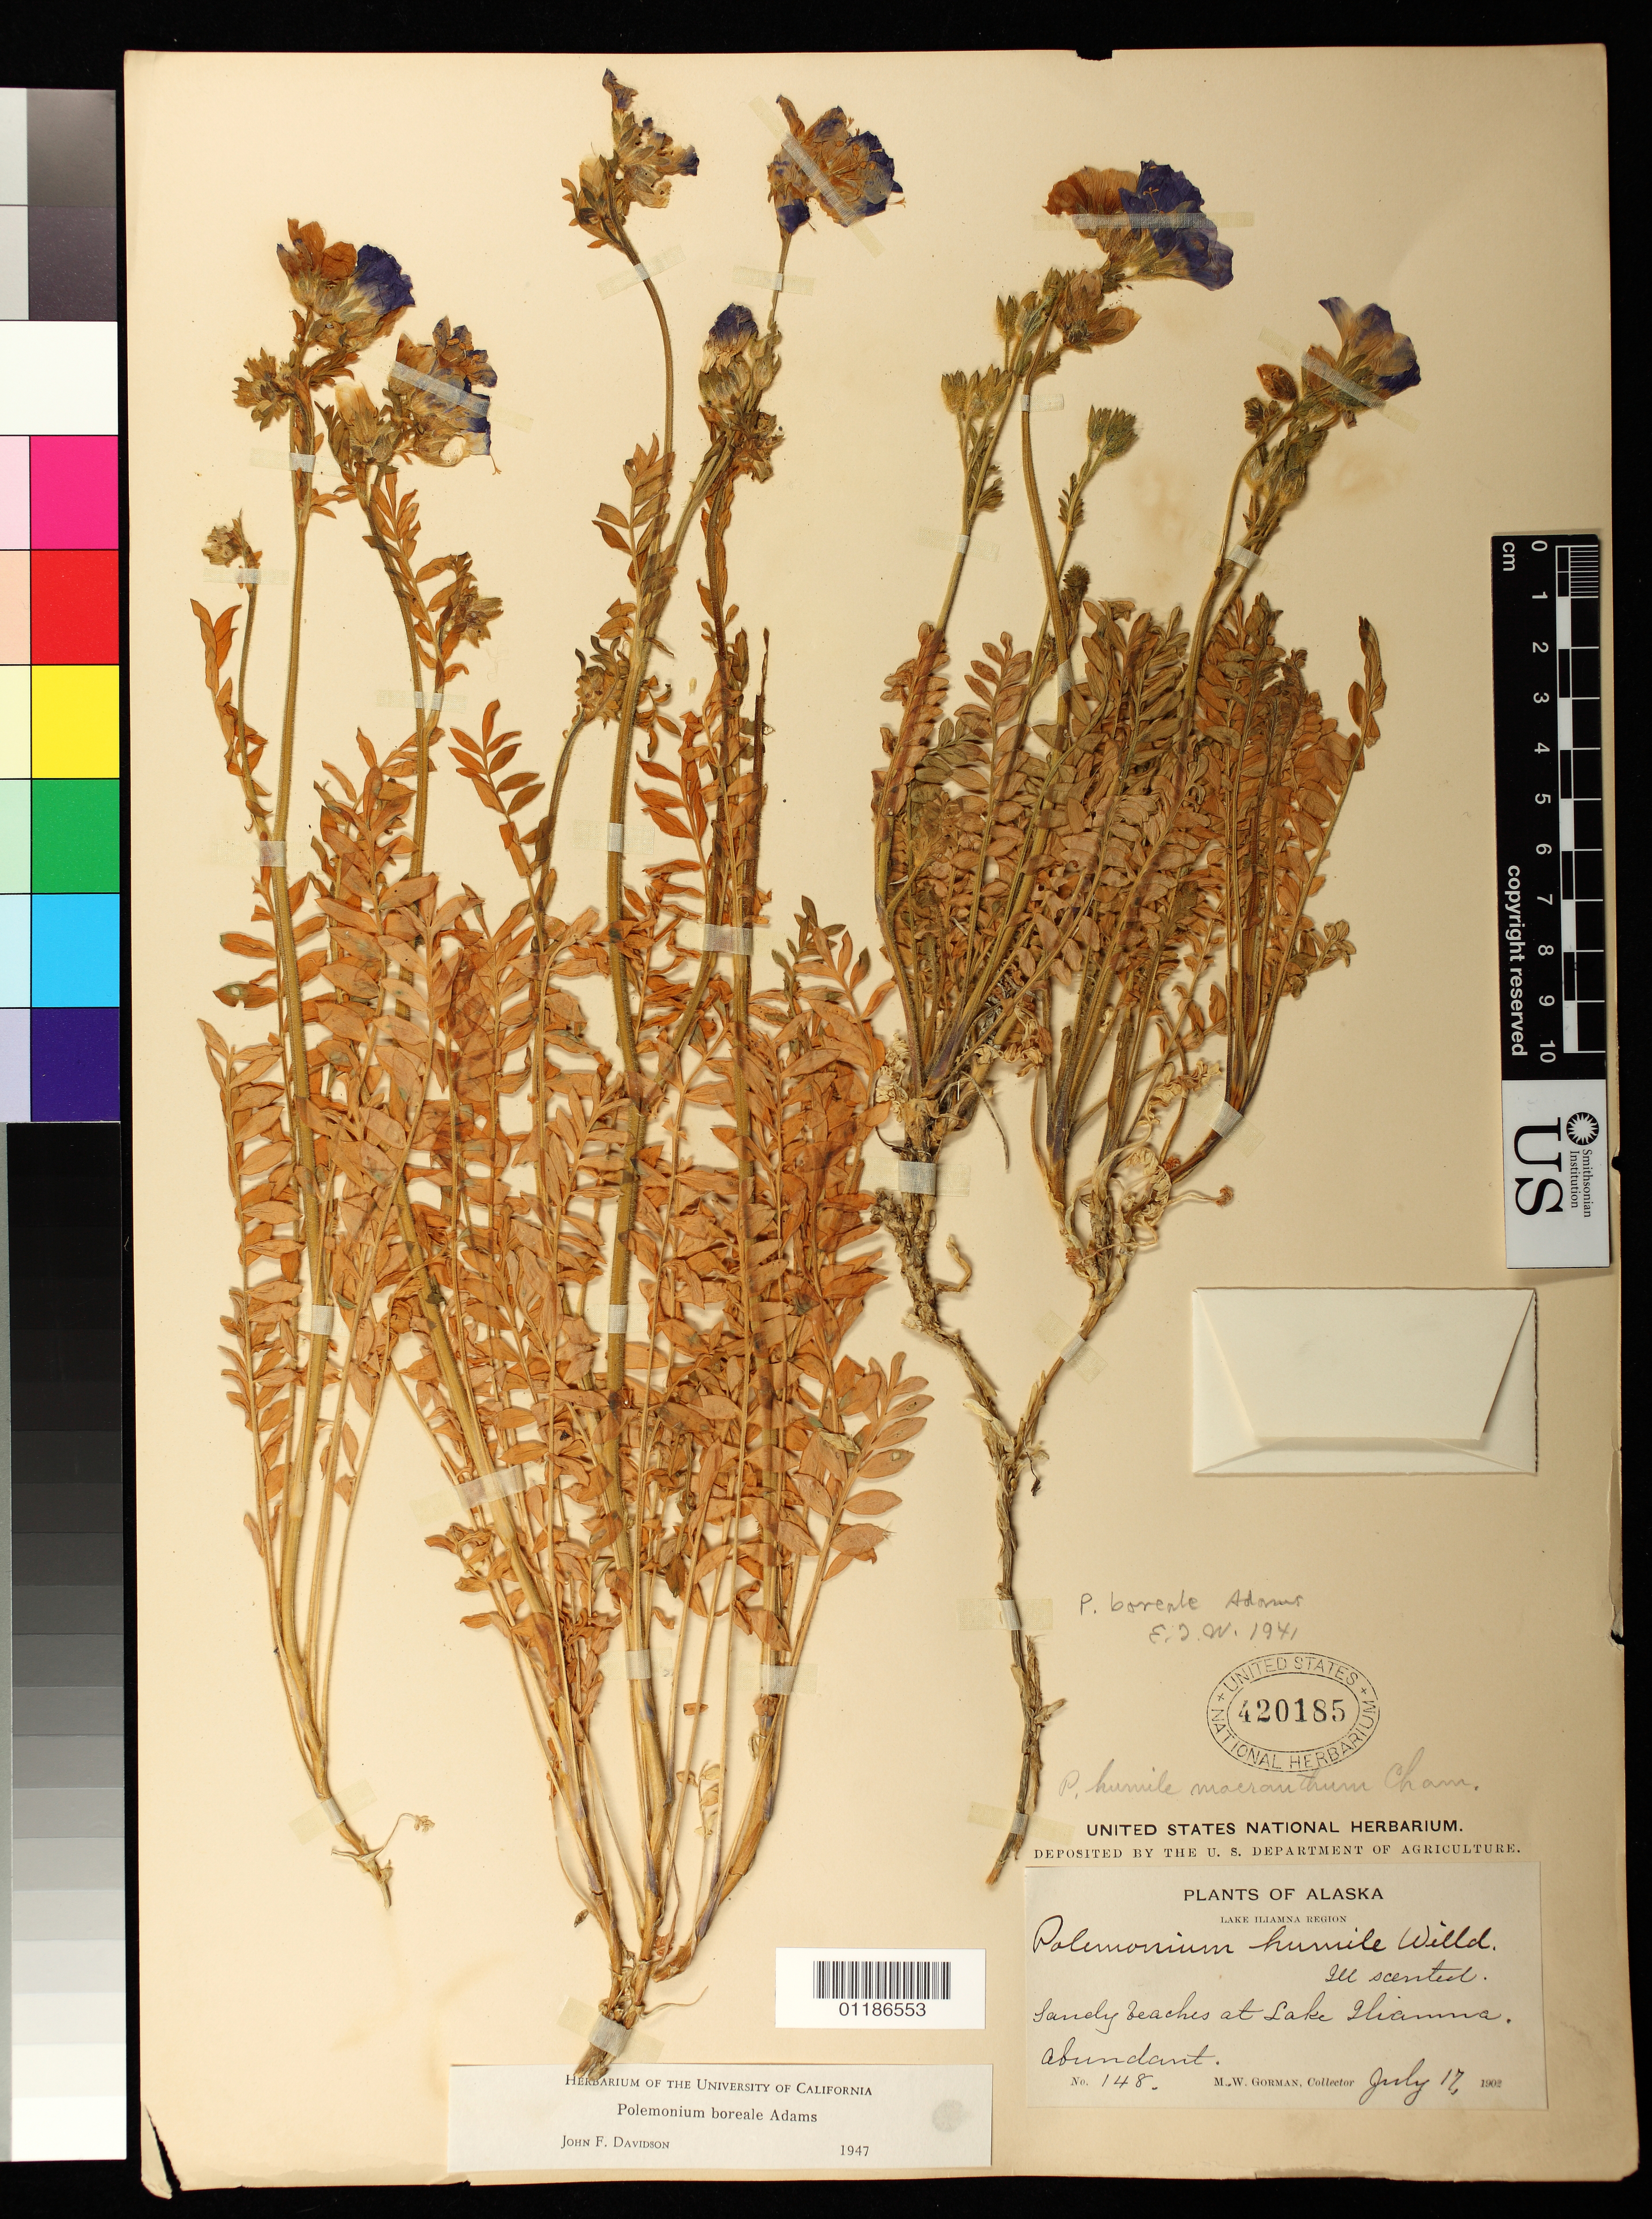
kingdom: Plantae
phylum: Tracheophyta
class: Magnoliopsida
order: Ericales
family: Polemoniaceae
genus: Polemonium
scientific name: Polemonium boreale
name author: Adams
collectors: M. W. Gorman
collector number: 148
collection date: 1902-07-17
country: United States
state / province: Alaska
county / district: Lake and Peninsula Borough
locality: Sandy beaches at Lake Iliamna.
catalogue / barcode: US 420185